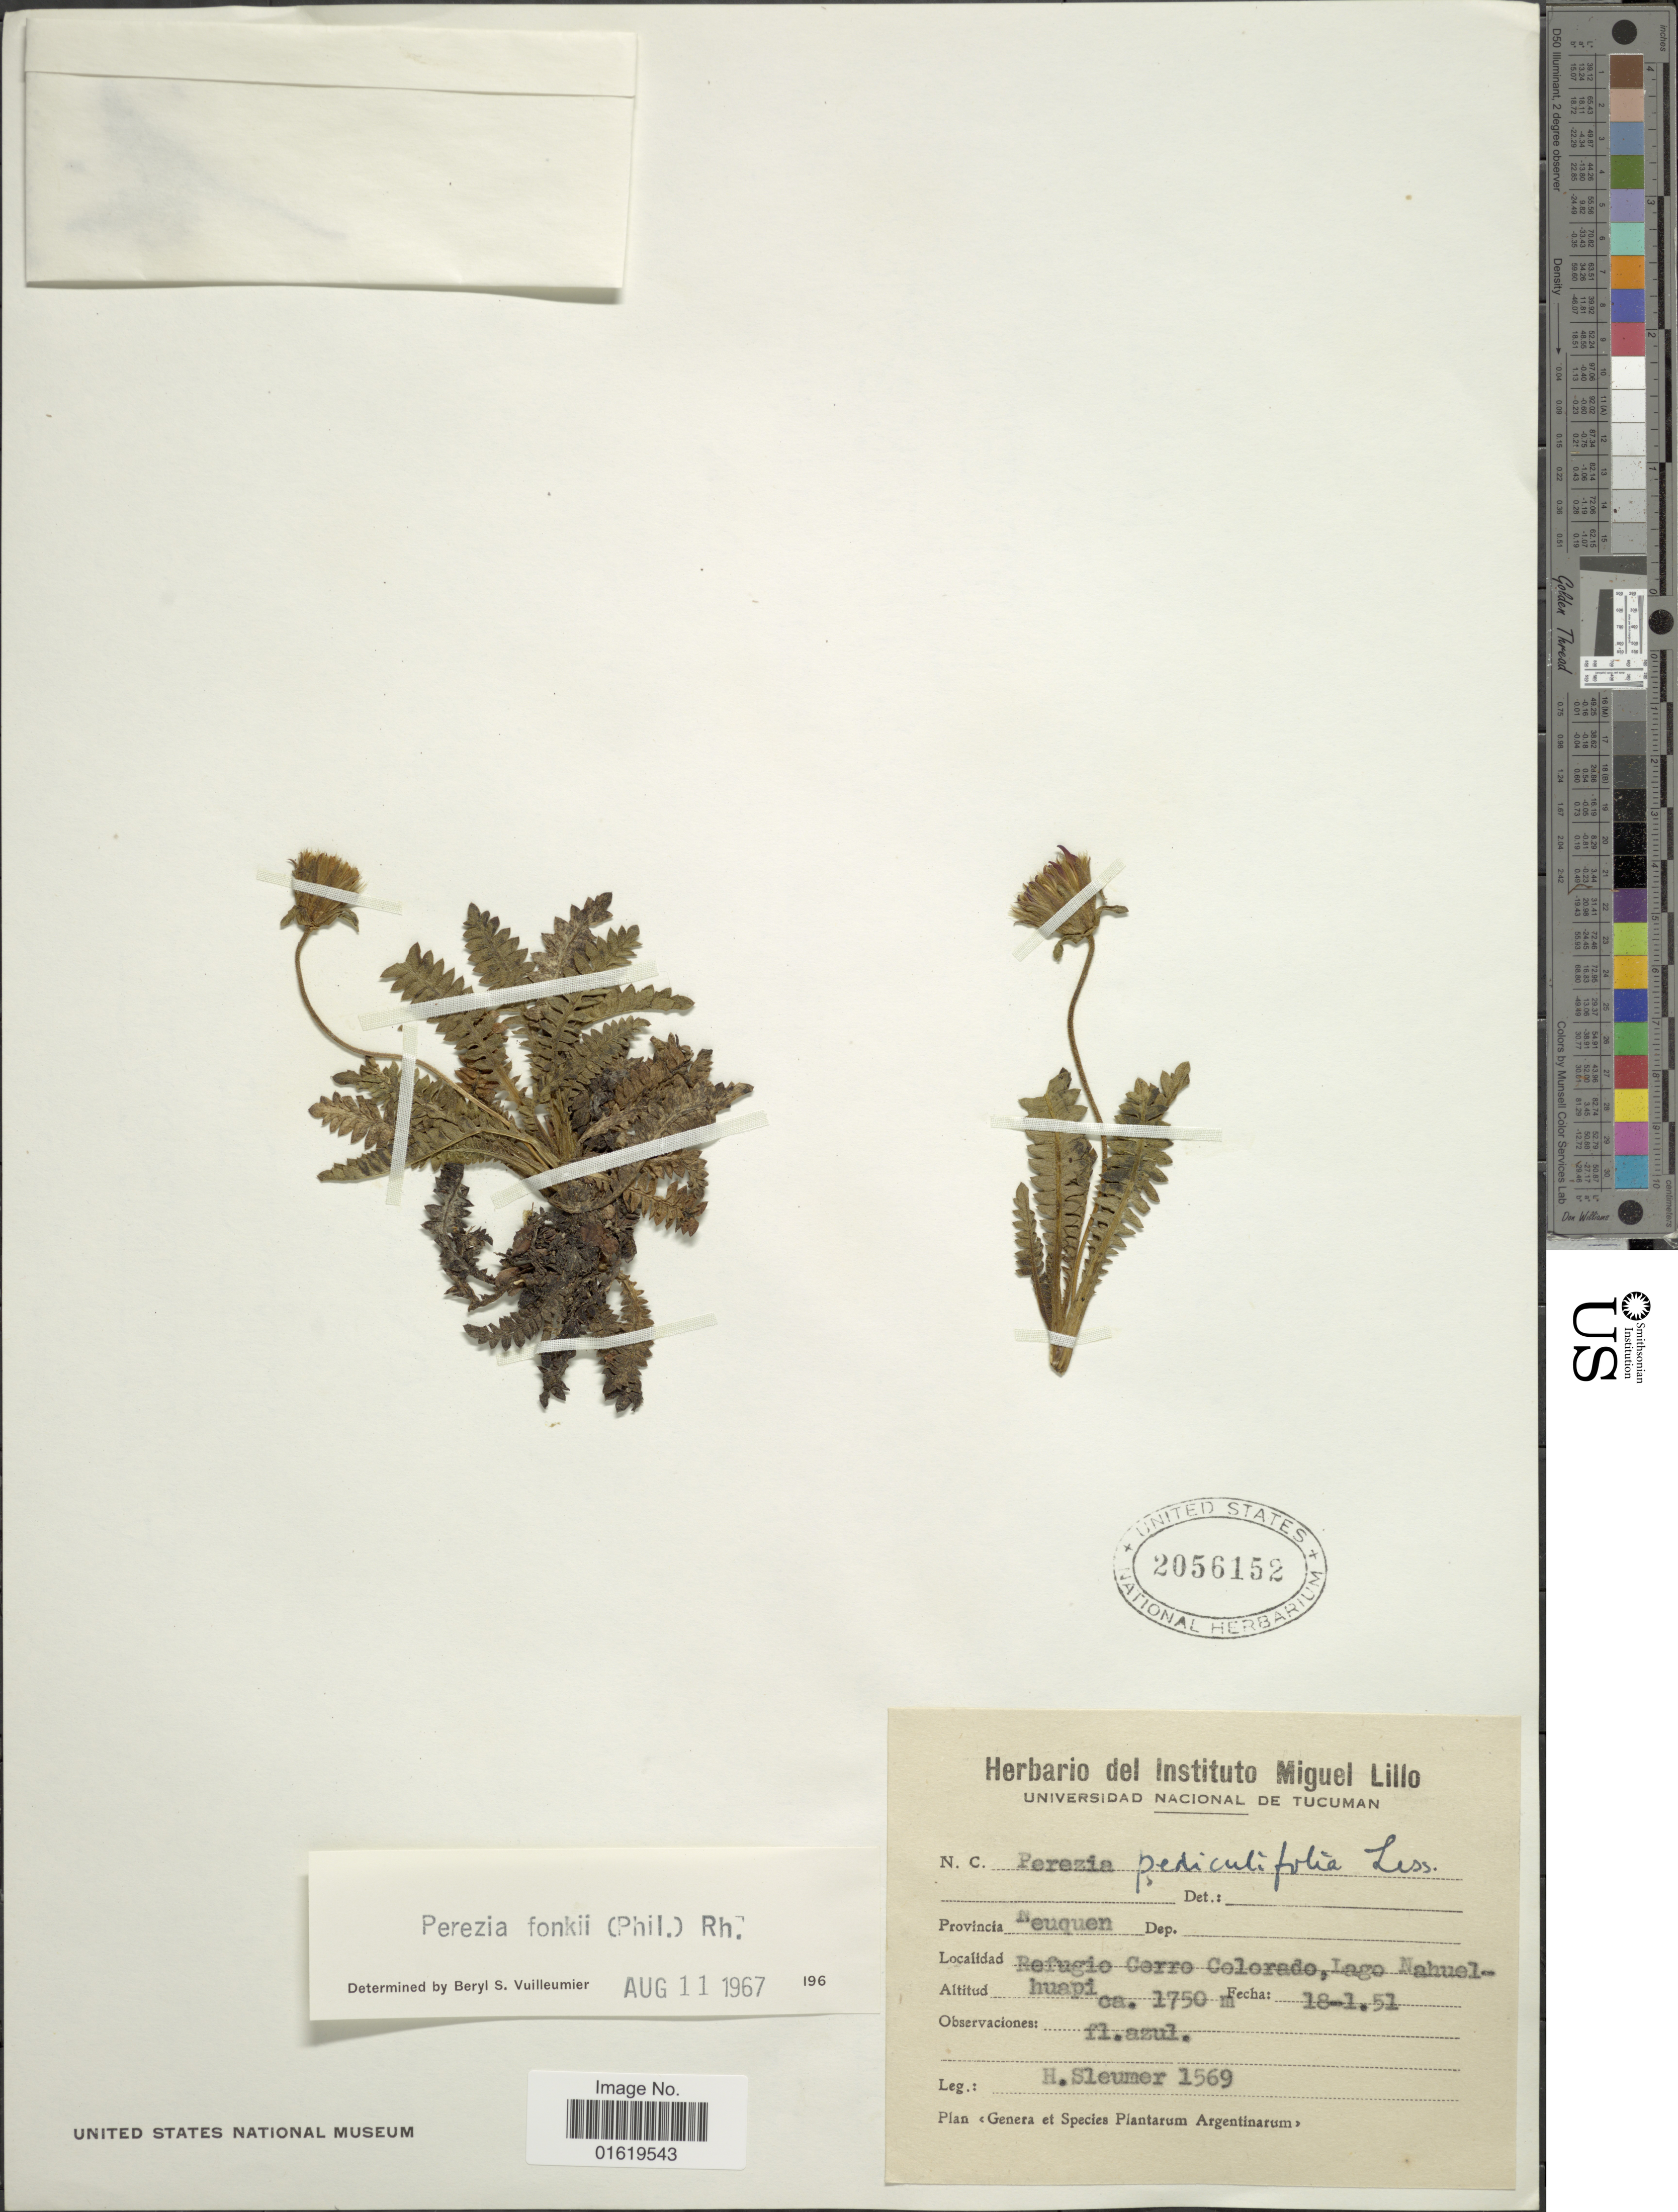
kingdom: Plantae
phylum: Tracheophyta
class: Magnoliopsida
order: Asterales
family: Asteraceae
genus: Perezia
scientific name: Perezia fonkii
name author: (Phil.) Reiche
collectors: H. O. Sleumer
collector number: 1569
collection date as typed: Transcribed d/m/y: 18/1/51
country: Argentina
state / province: Neuquen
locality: Provincia Neuquen. Refugio Cerro Colorado, Lago Nahuel-huapi.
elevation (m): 1750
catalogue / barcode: US 2056152